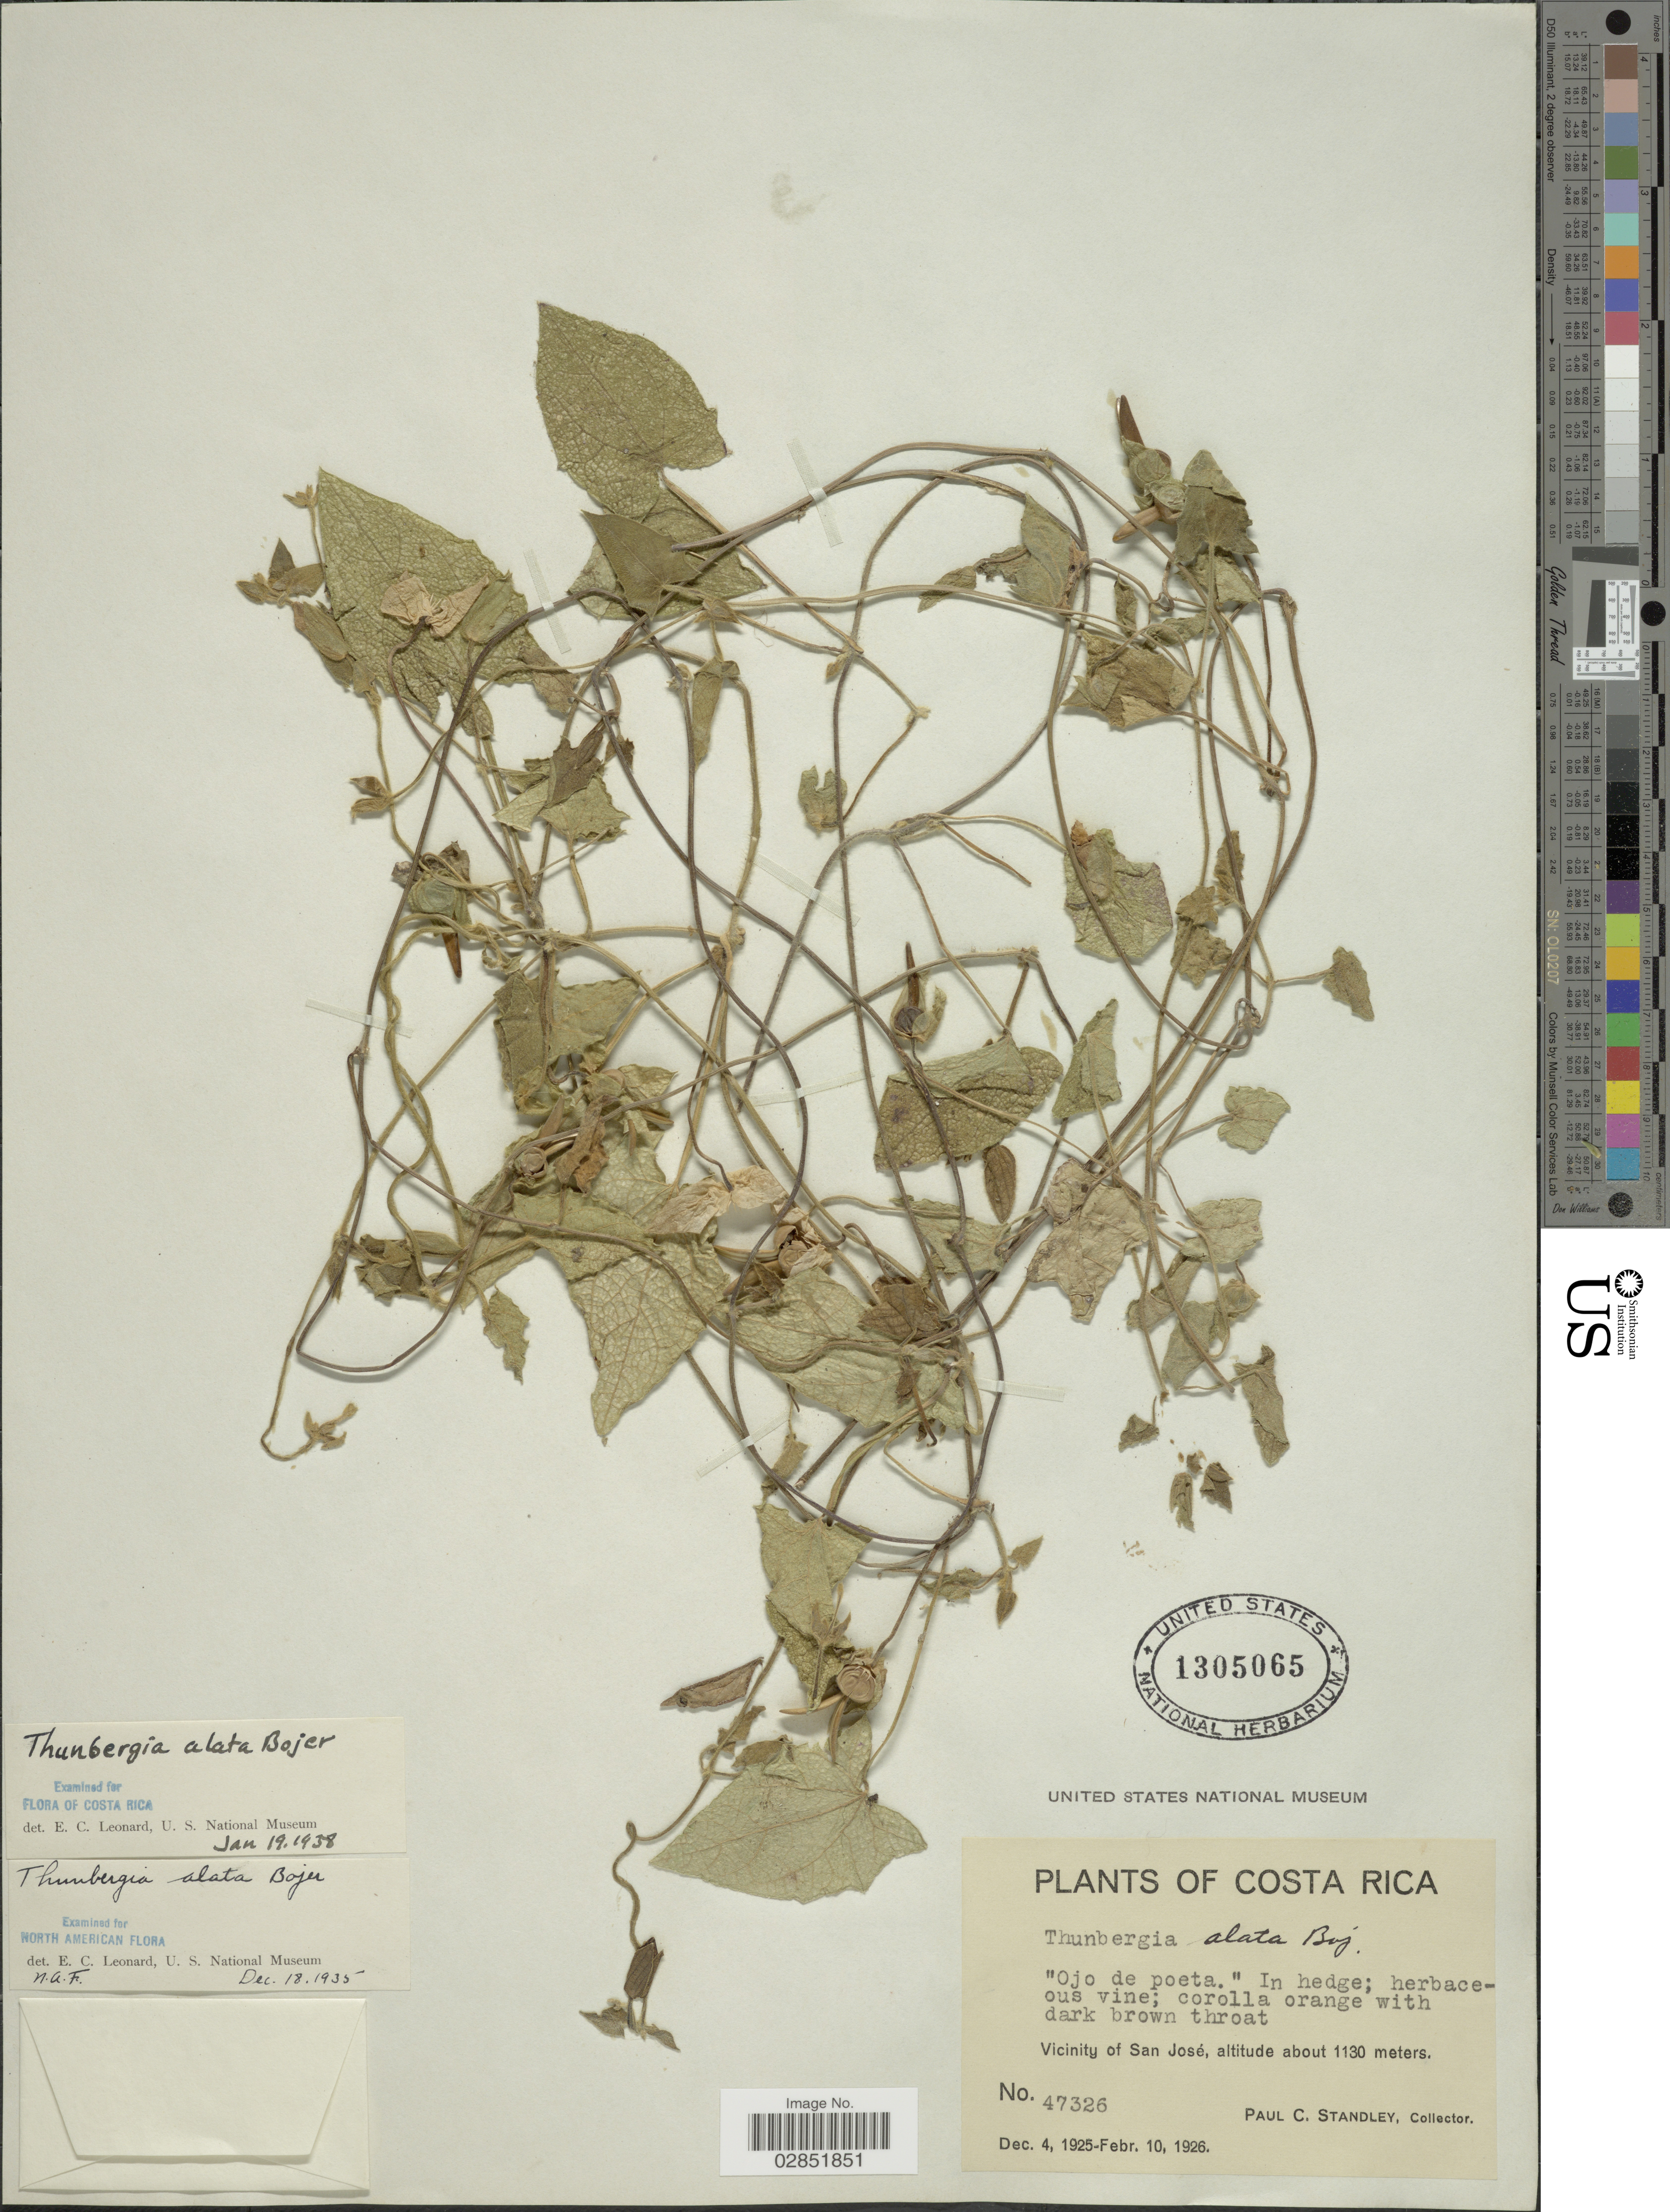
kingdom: Plantae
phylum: Tracheophyta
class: Magnoliopsida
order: Lamiales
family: Acanthaceae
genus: Thunbergia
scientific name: Thunbergia alata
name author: Bojer ex Sims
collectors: P. C. Standley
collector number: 47326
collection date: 1925-12-04/1926-02-10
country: Costa Rica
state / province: San José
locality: Vicinity of San José.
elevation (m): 1130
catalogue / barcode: US 1305065